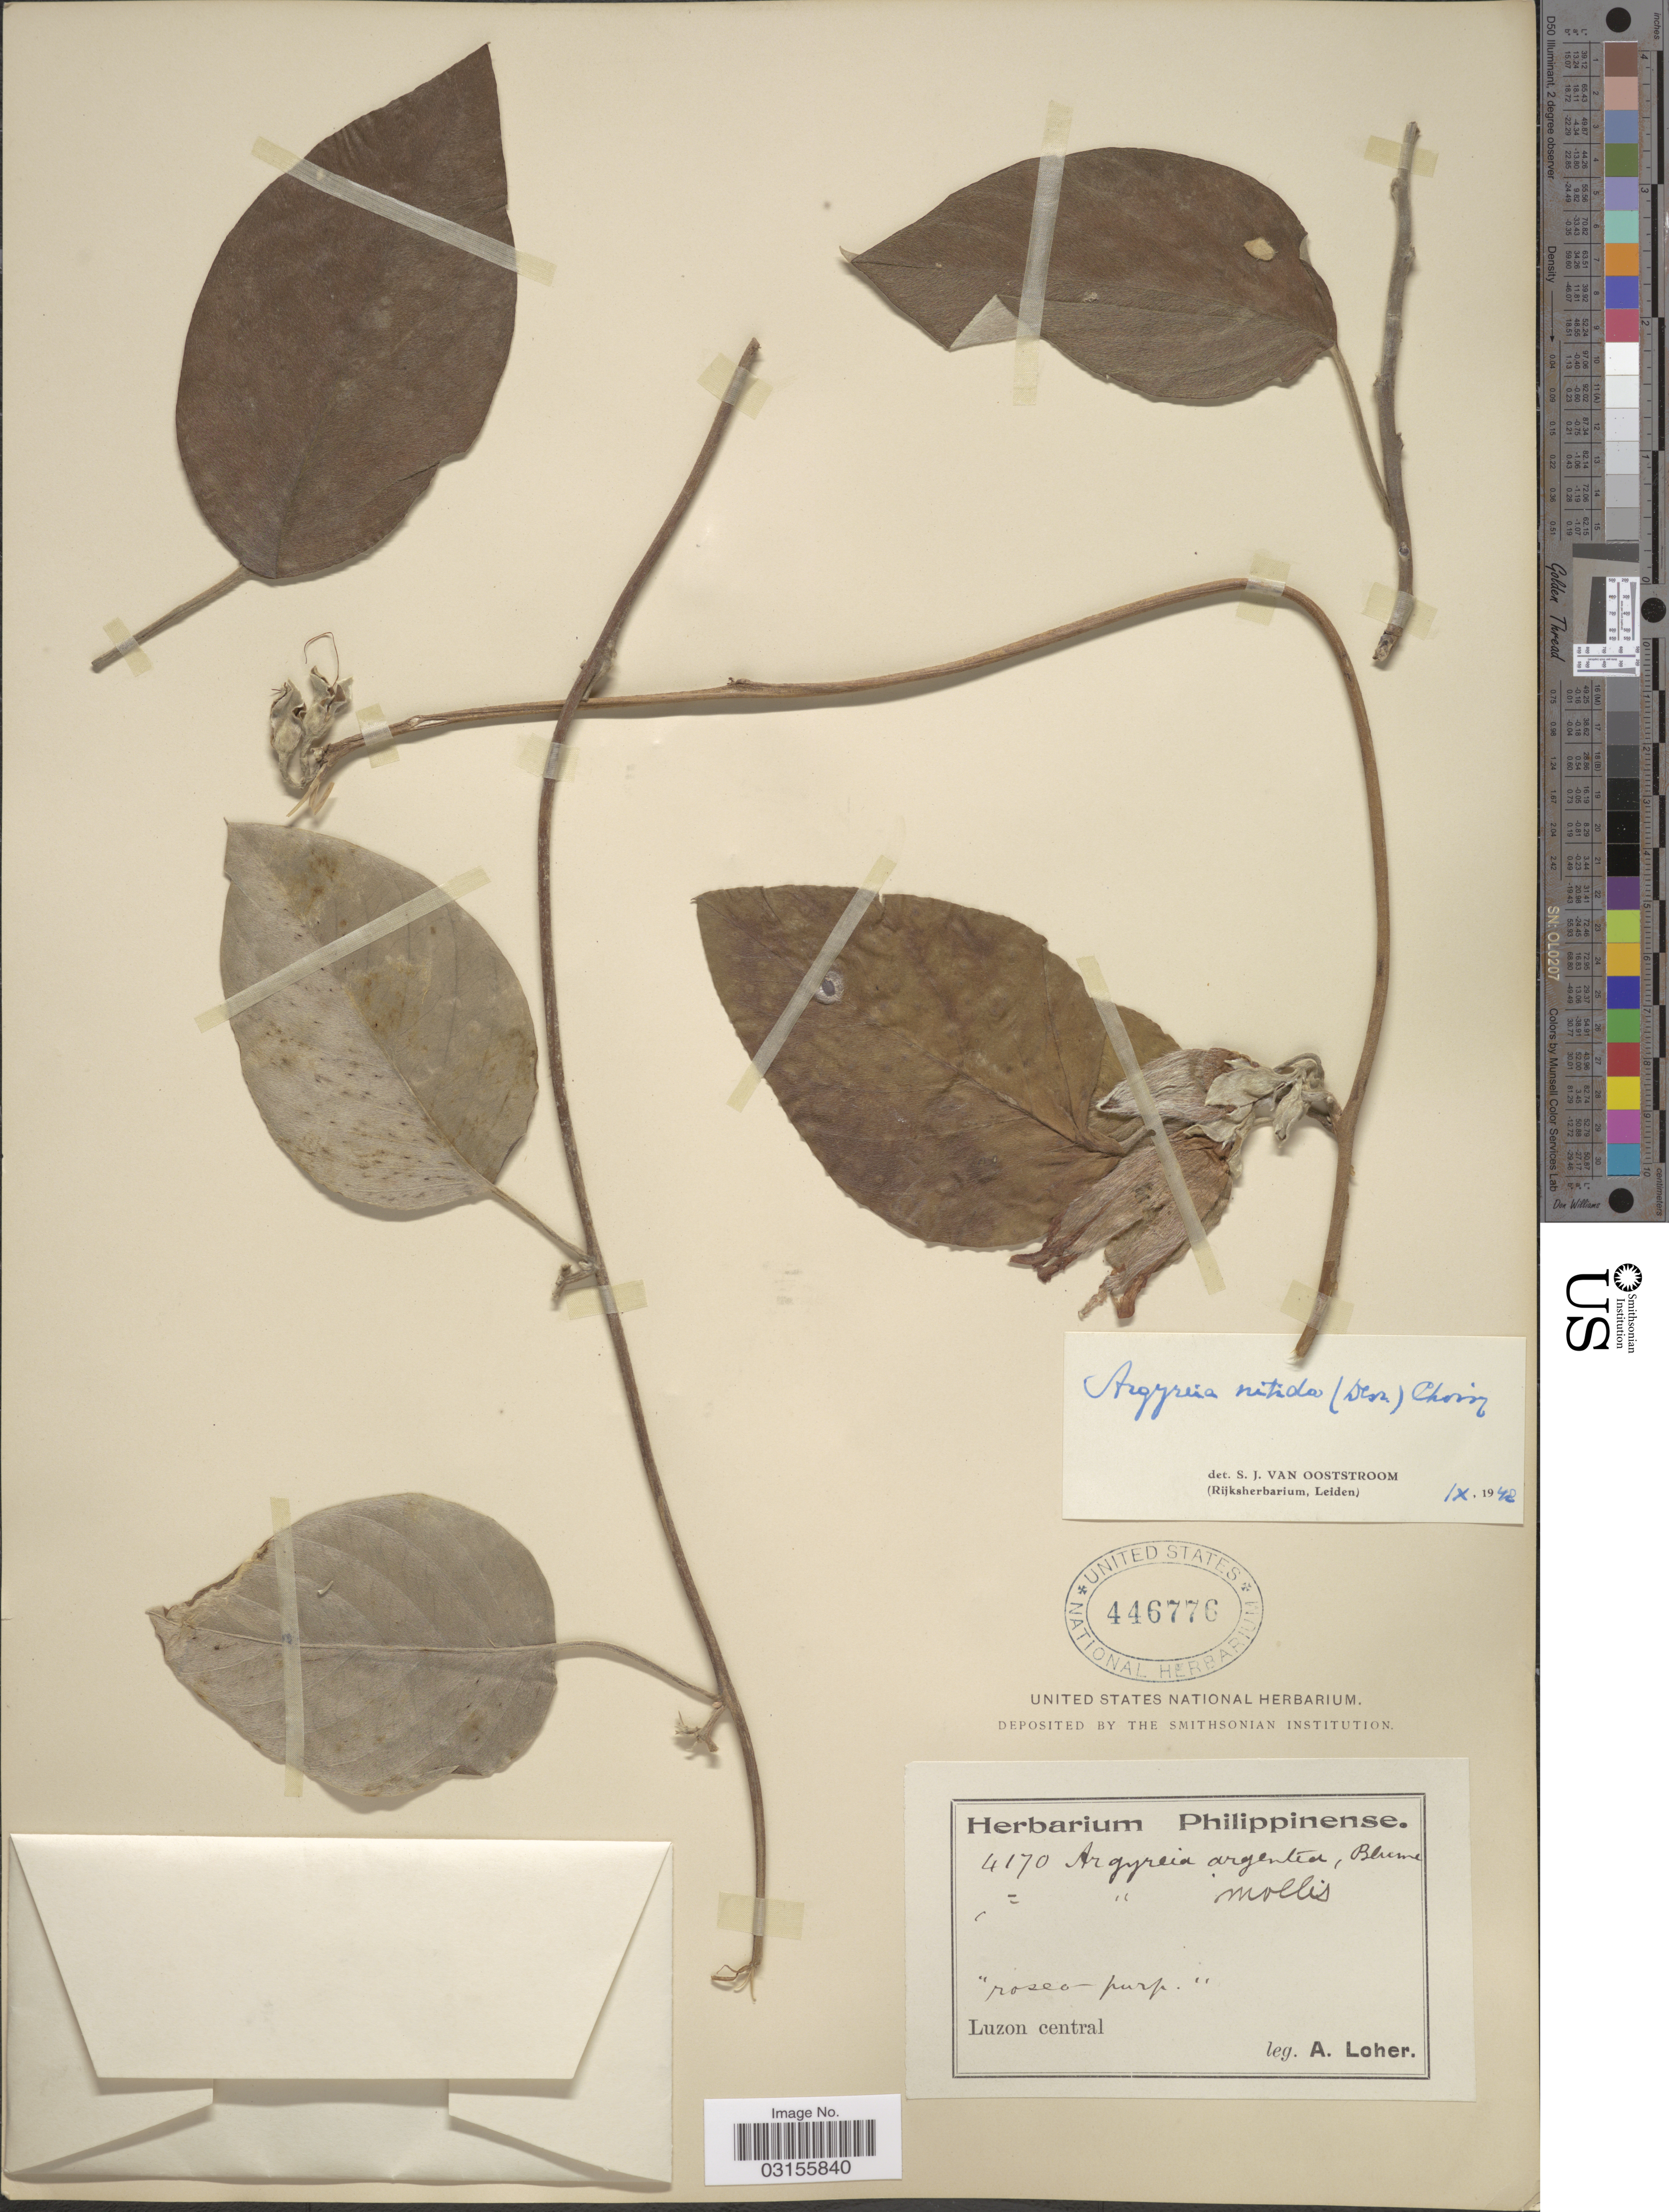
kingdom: Plantae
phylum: Tracheophyta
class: Magnoliopsida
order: Solanales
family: Convolvulaceae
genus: Argyreia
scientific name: Argyreia nitida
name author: (Desr.) Choisy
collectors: A. Loher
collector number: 4170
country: Philippines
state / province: Central Luzon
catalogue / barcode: US 446776